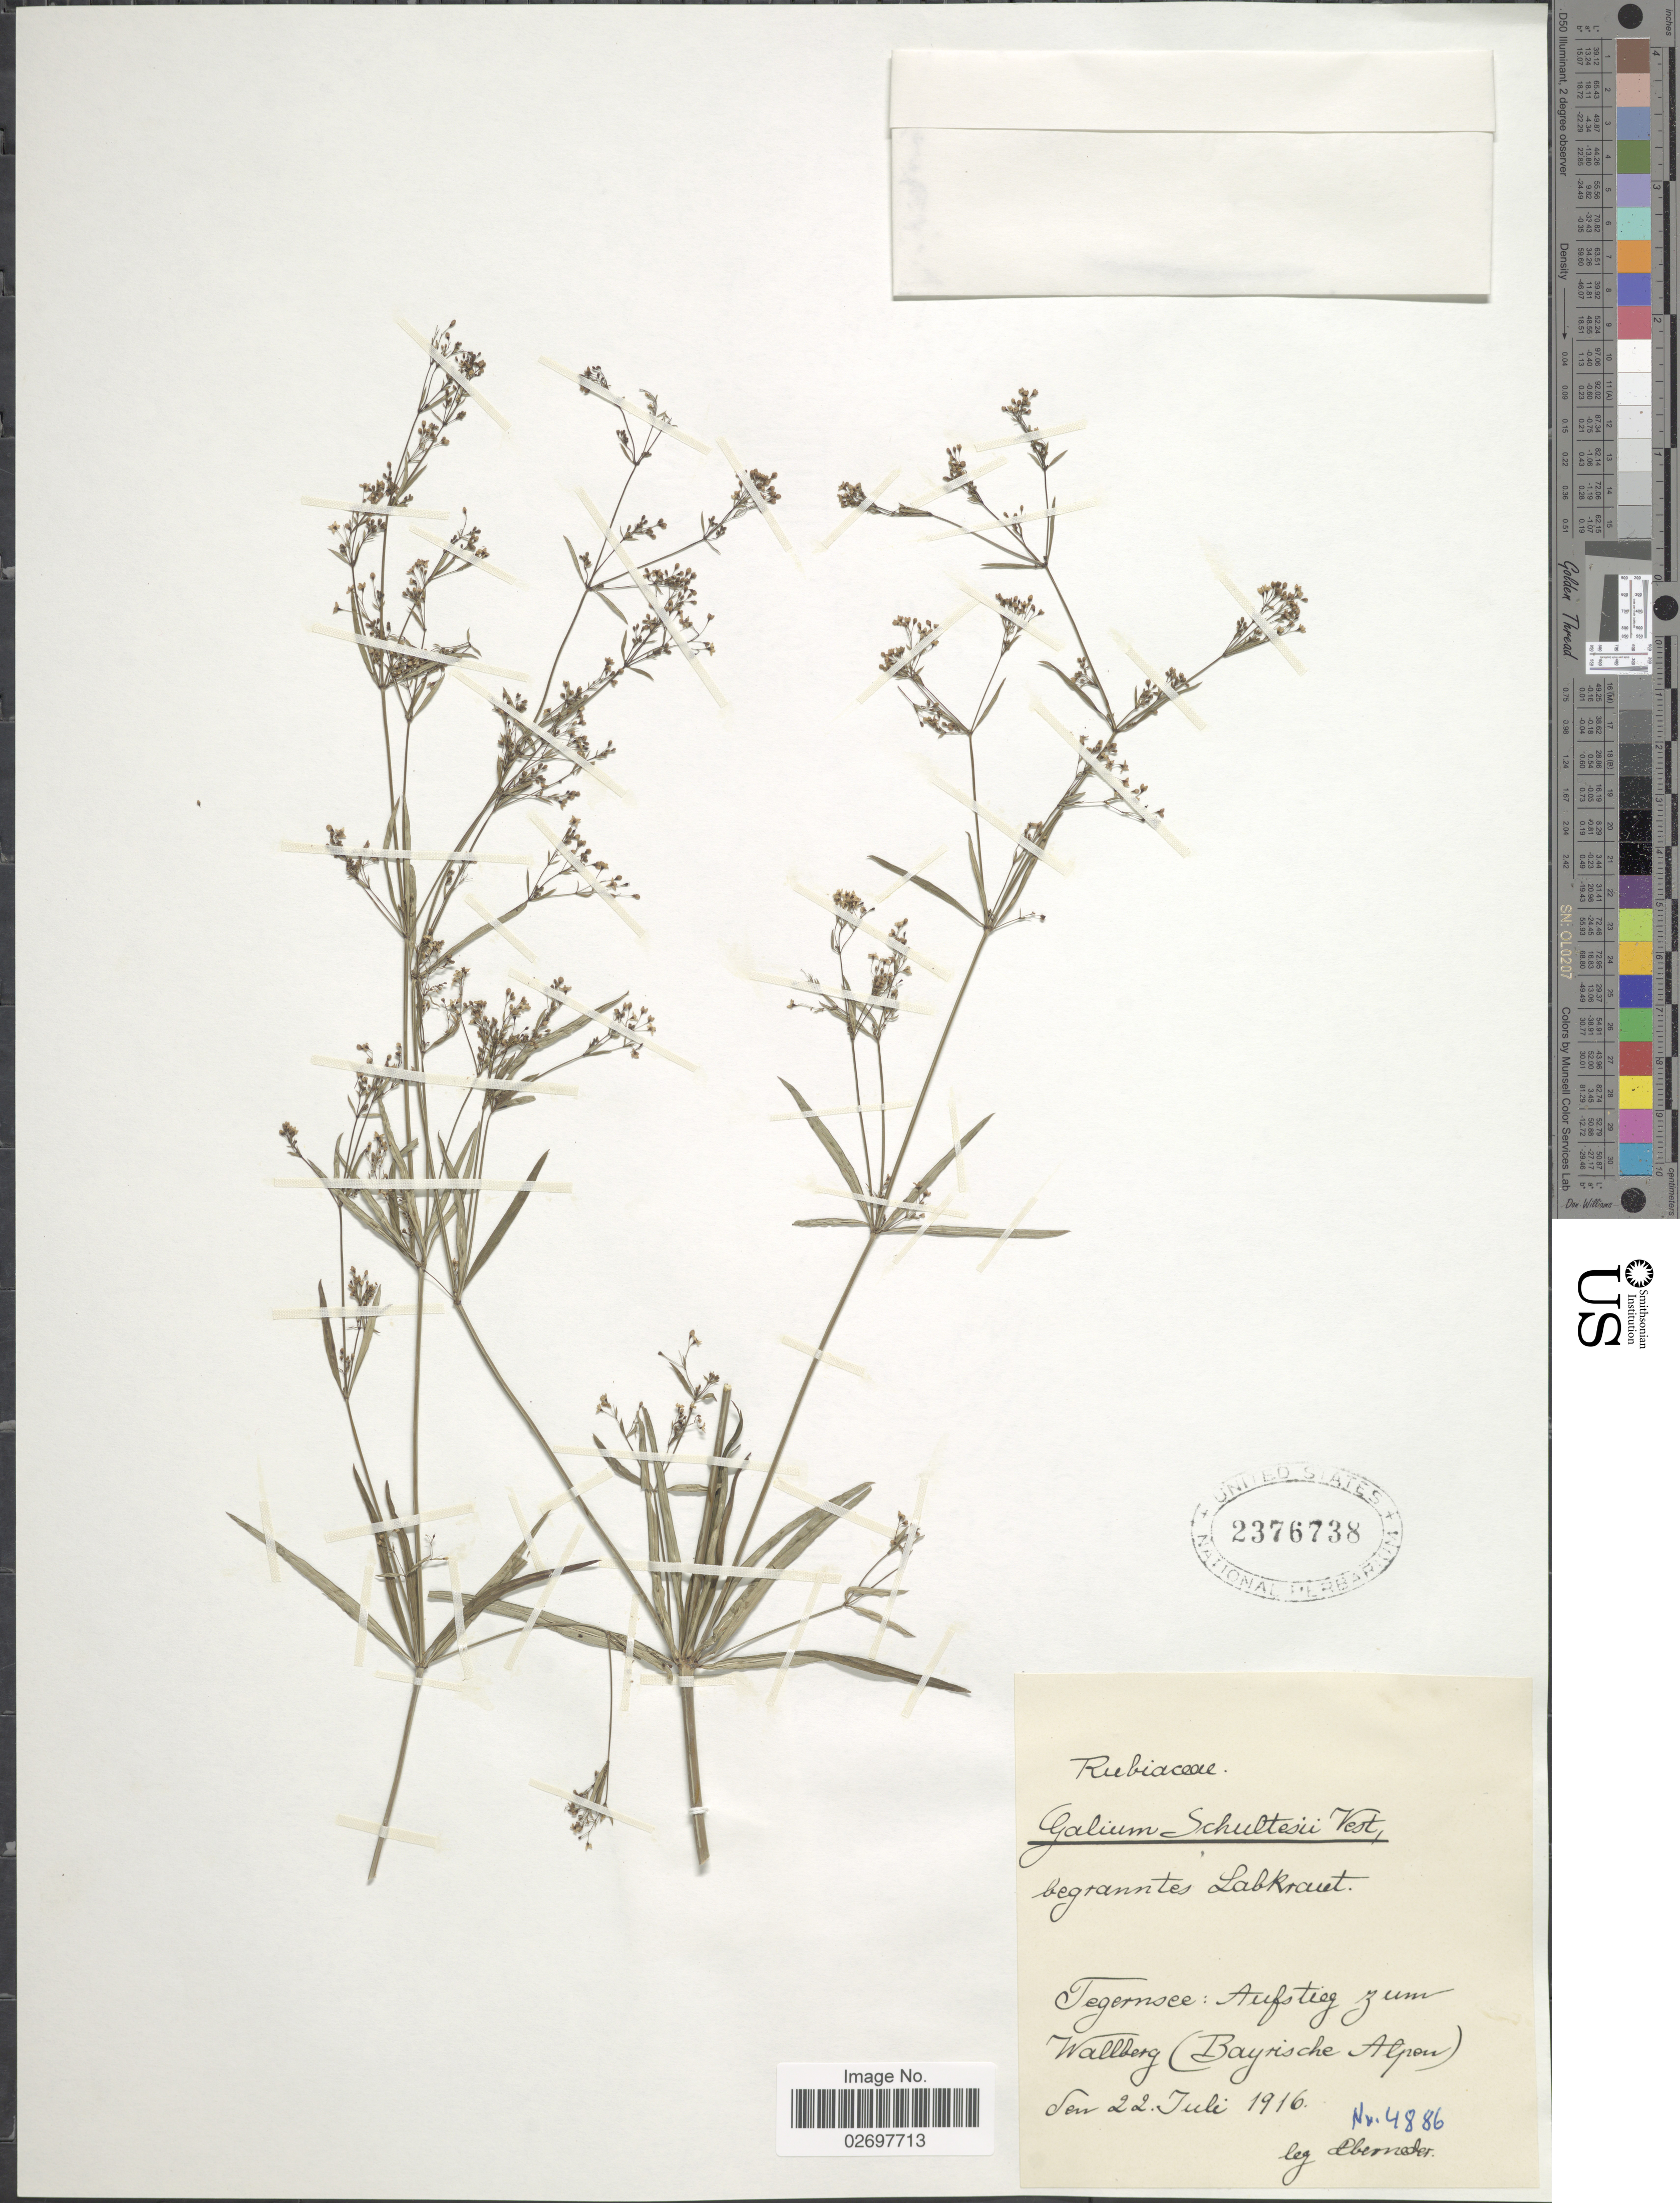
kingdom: Plantae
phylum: Tracheophyta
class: Magnoliopsida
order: Gentianales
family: Rubiaceae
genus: Galium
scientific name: Galium schultesii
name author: Vest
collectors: -. Oberneder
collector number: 4886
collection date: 1916-07-22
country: Germany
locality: Tegernsee: Aufstieg zum Wallberg (Bayrsche Alpen)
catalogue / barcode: US 2376738